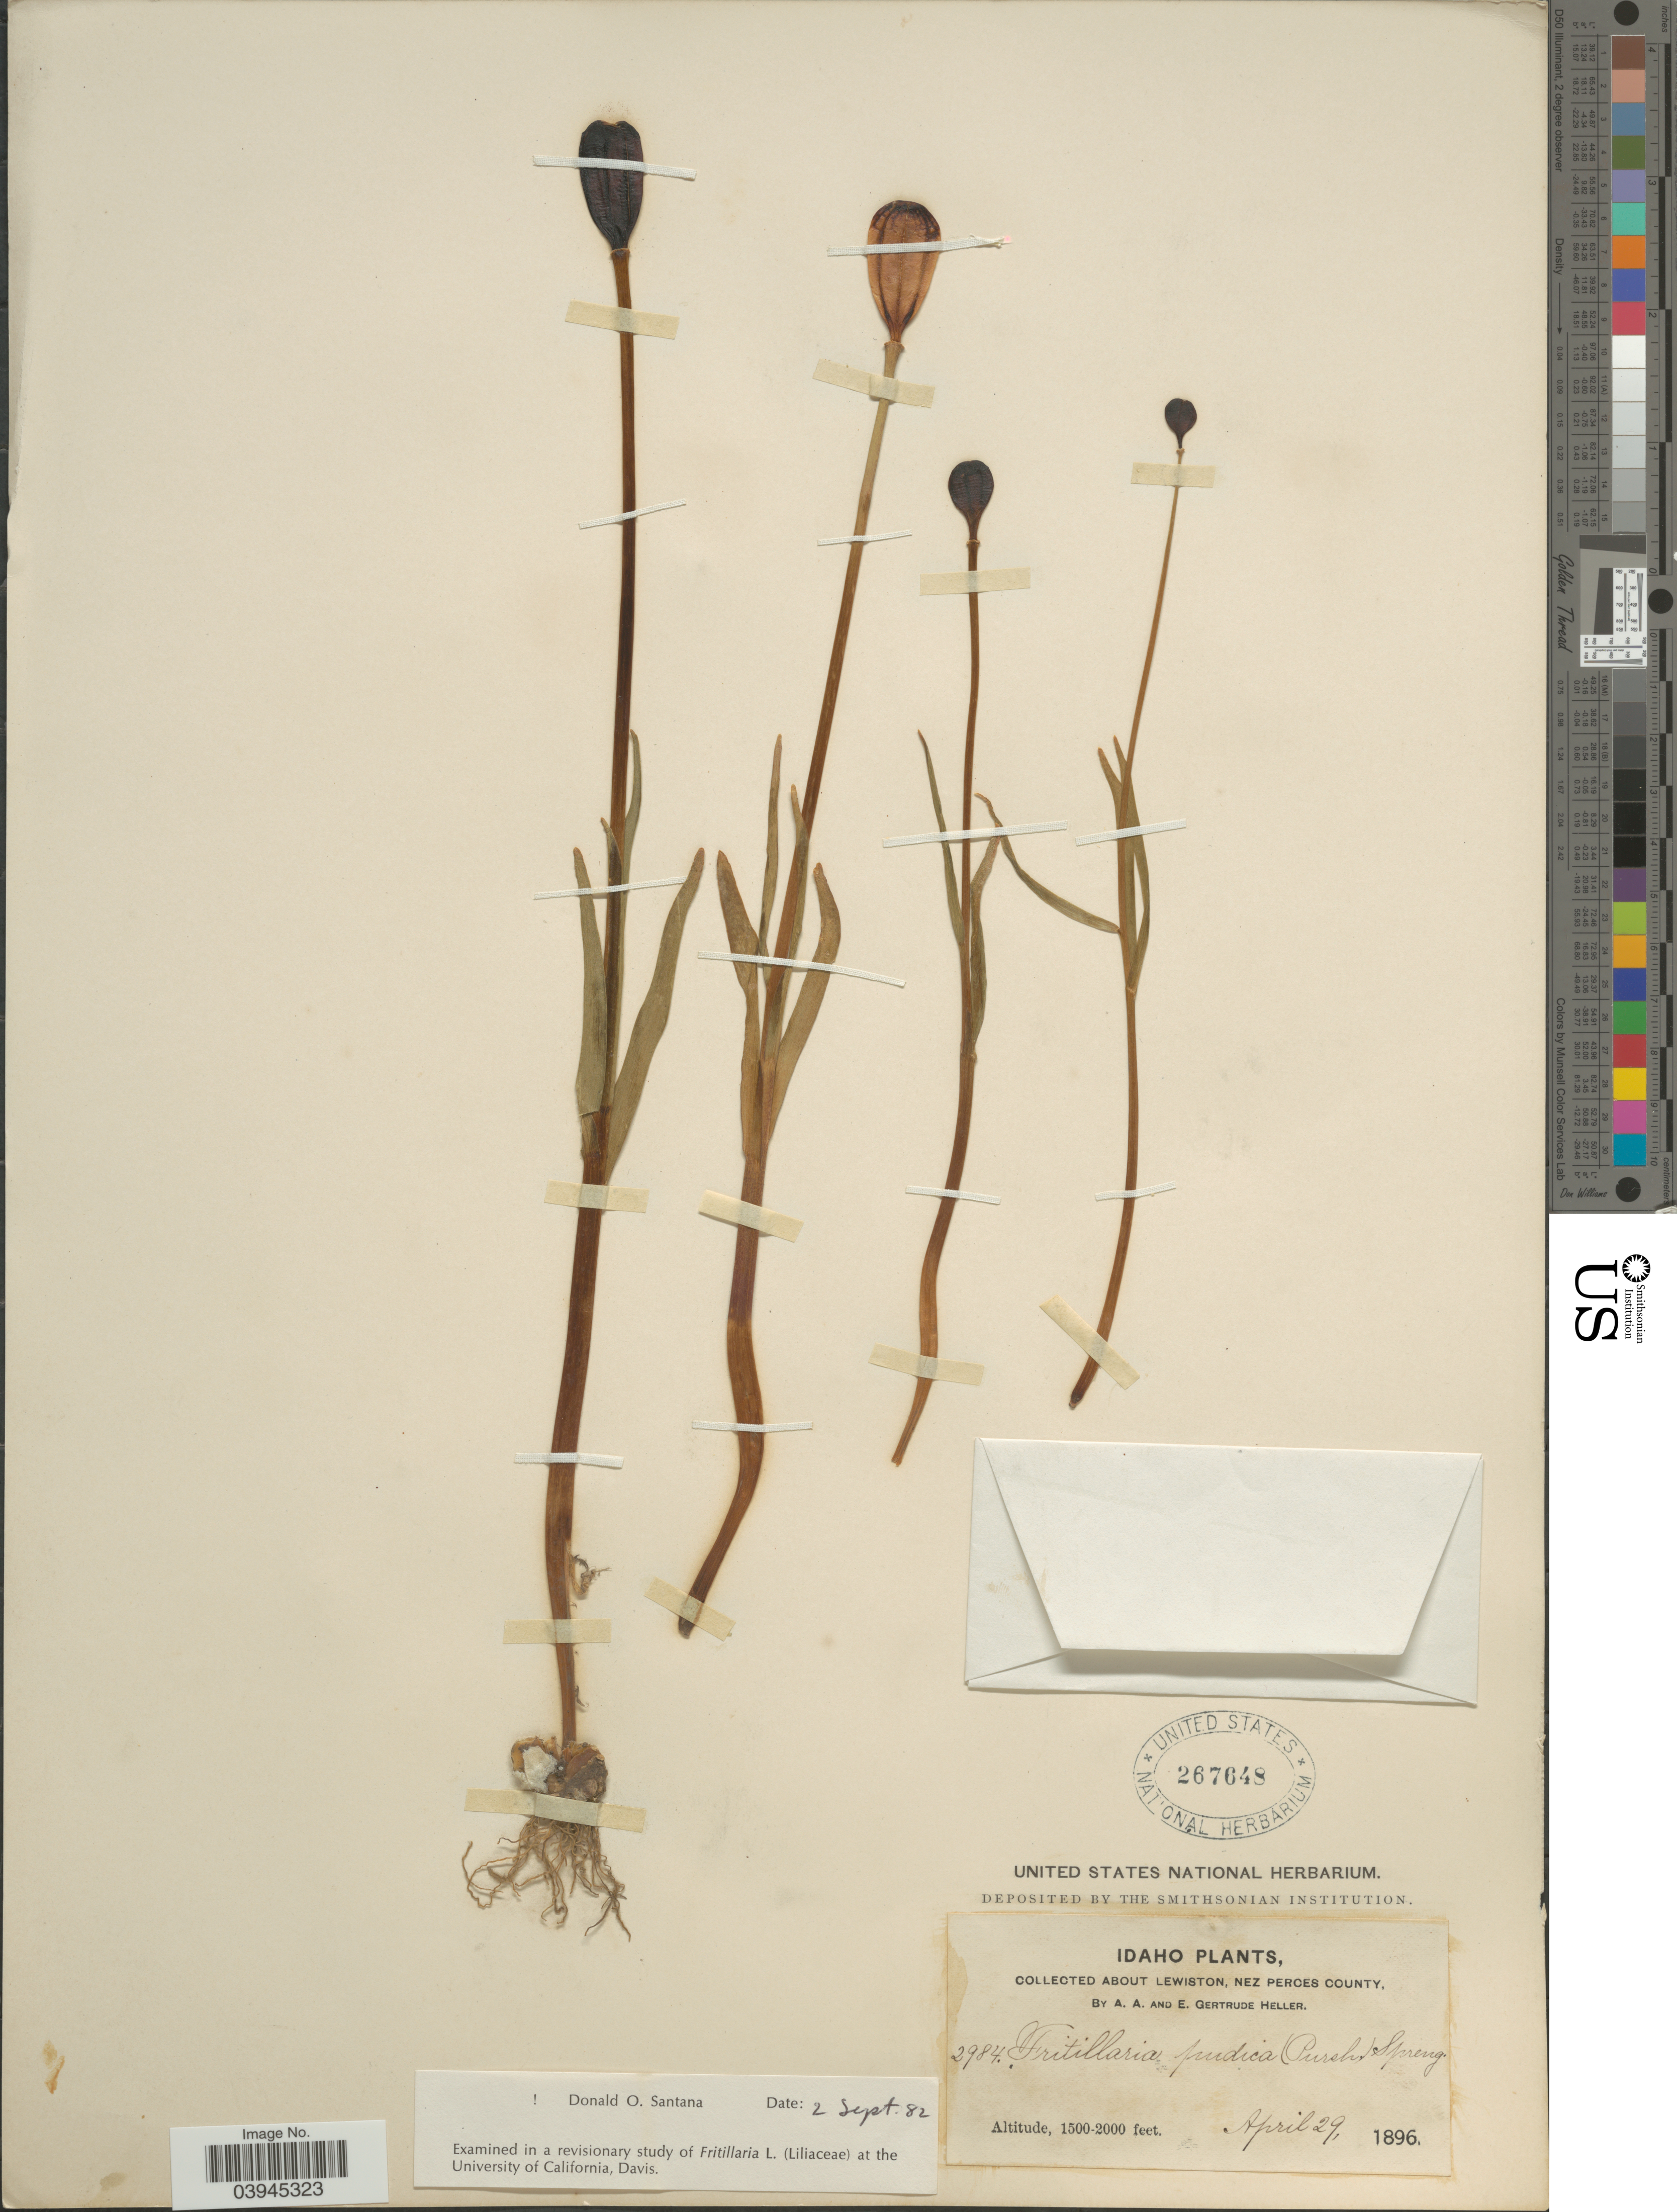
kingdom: Plantae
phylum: Tracheophyta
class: Liliopsida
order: Liliales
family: Liliaceae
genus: Fritillaria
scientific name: Fritillaria pudica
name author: (Pursh) Spreng.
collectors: A. A. Heller & E. G. Heller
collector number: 2984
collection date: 1896-04-29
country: United States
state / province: Idaho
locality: About Lewiston, Nez Perces County.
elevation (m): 457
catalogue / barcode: US 267648